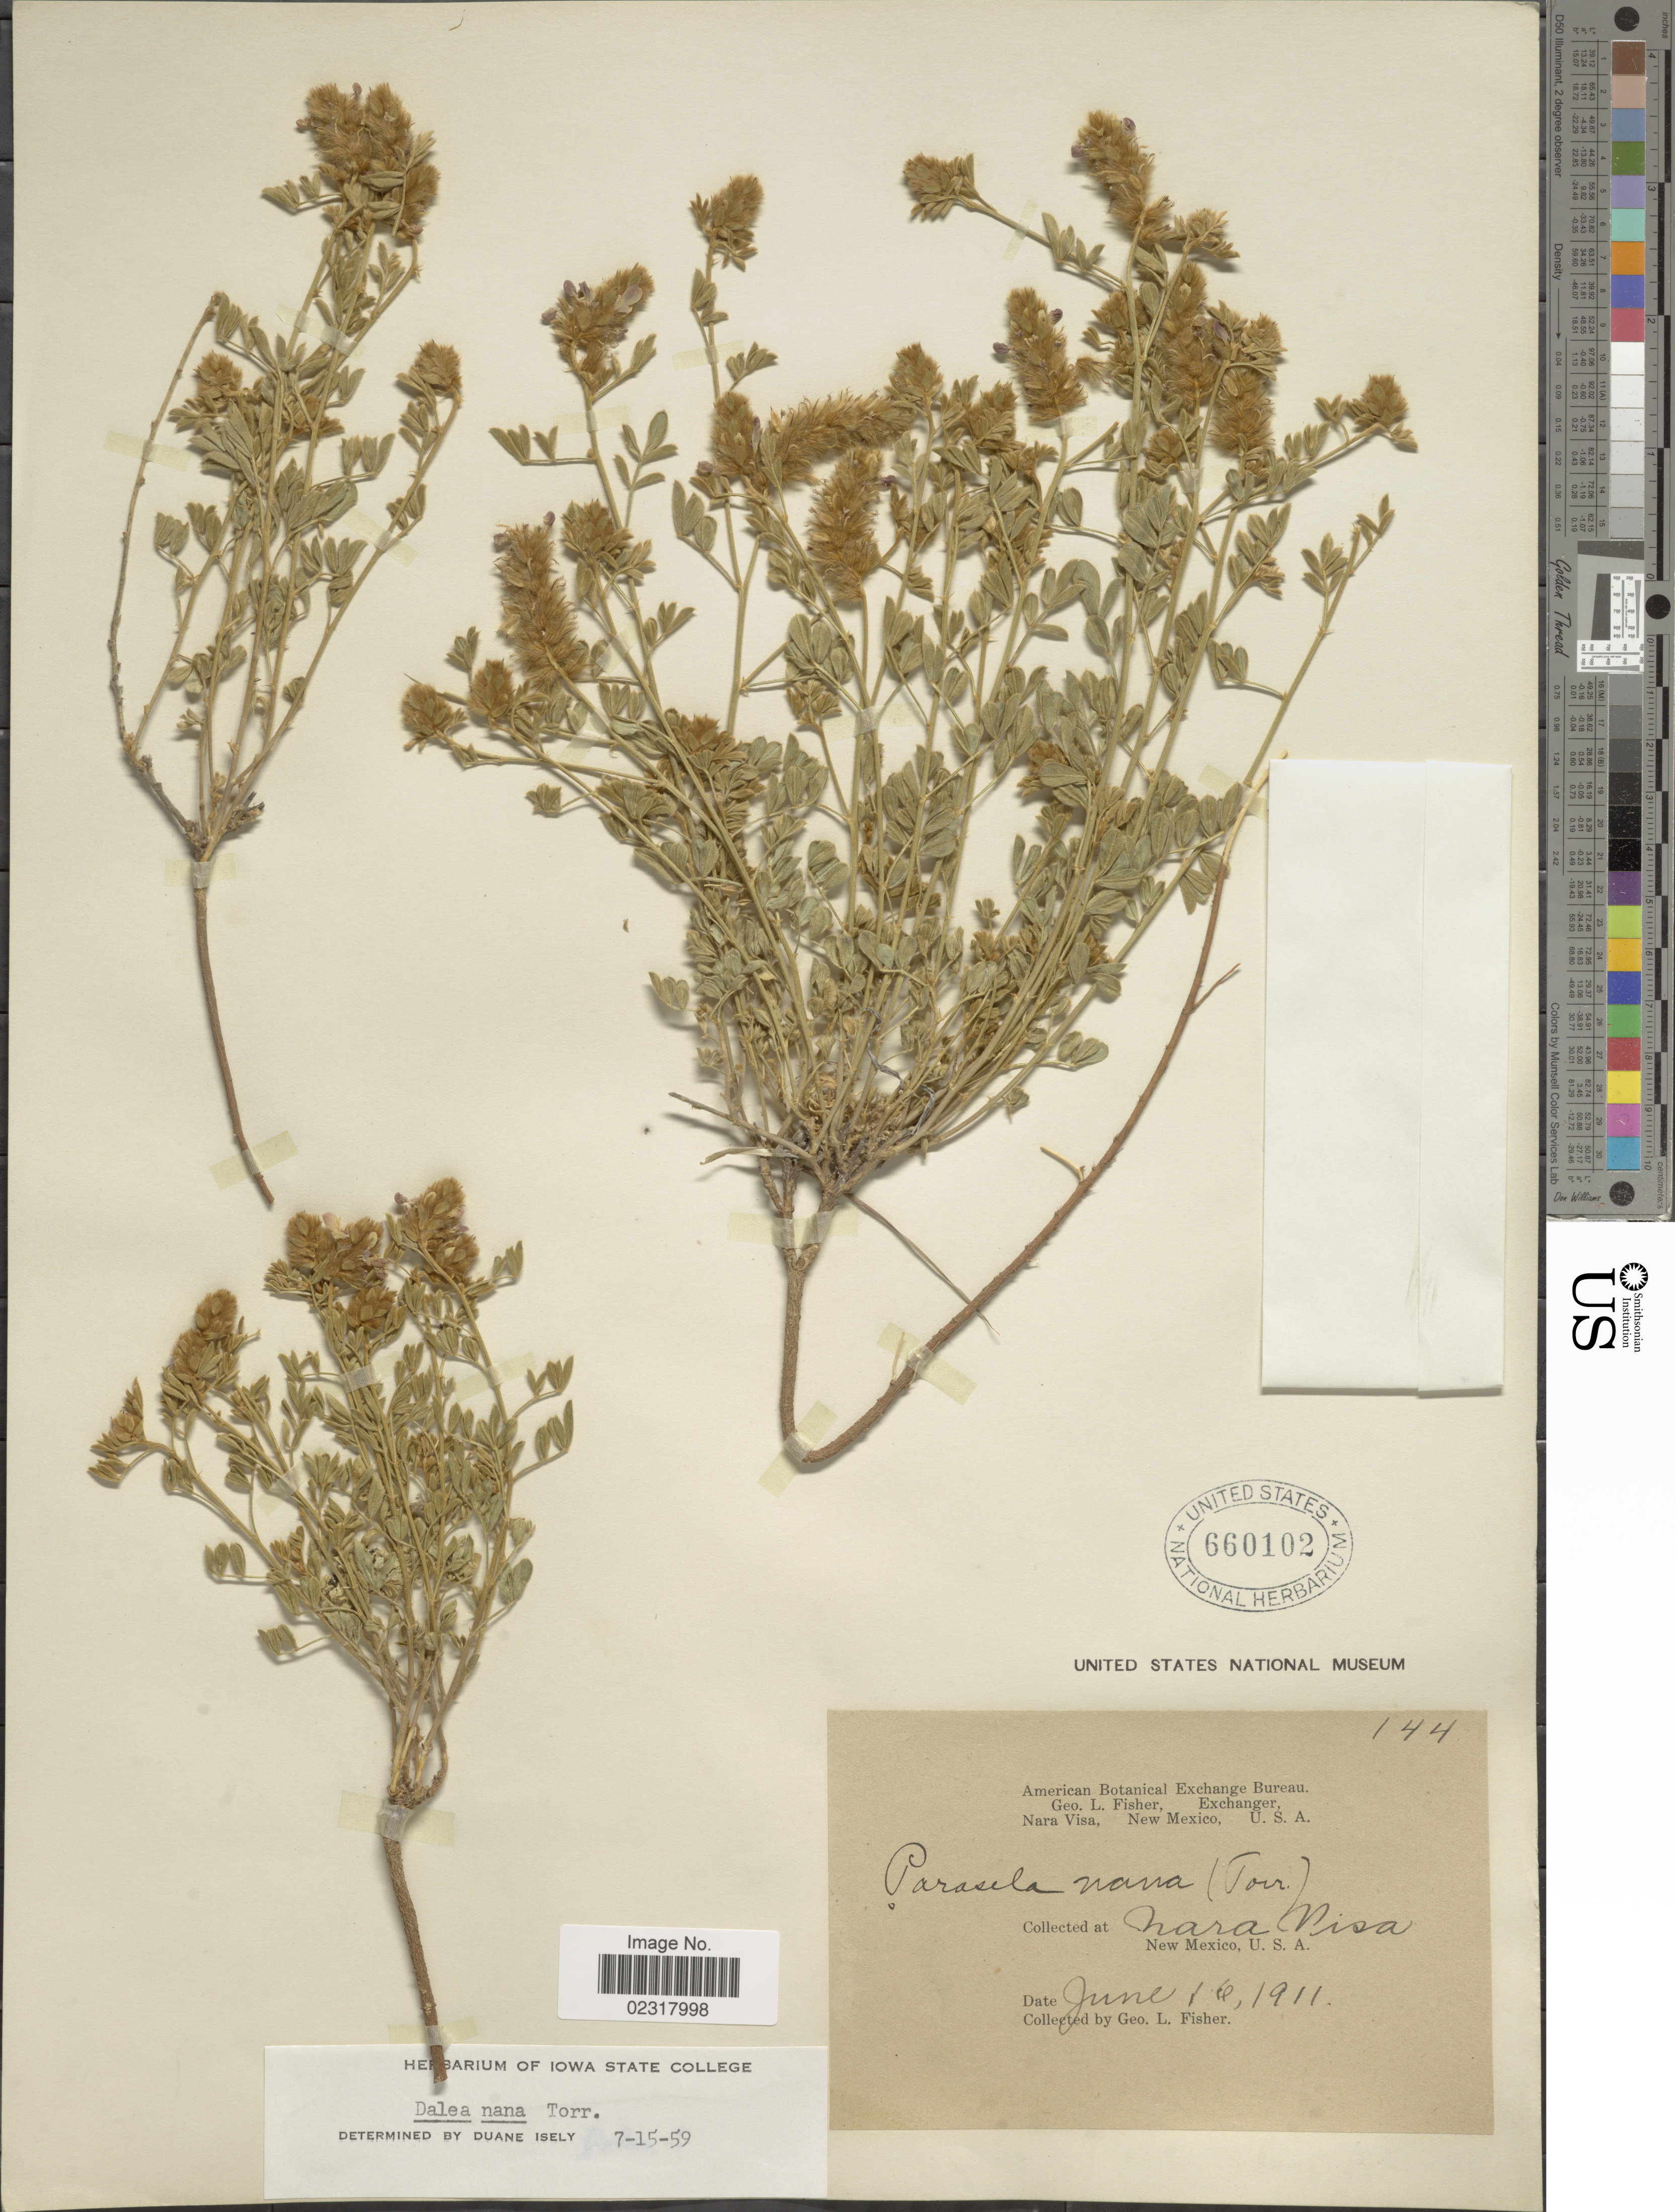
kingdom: Plantae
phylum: Tracheophyta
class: Magnoliopsida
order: Fabales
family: Fabaceae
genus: Dalea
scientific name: Dalea nana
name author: Torr. & A. Gray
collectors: G. L. Fisher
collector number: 144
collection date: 1911-06-16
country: United States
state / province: New Mexico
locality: Nara Visa.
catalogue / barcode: US 660102